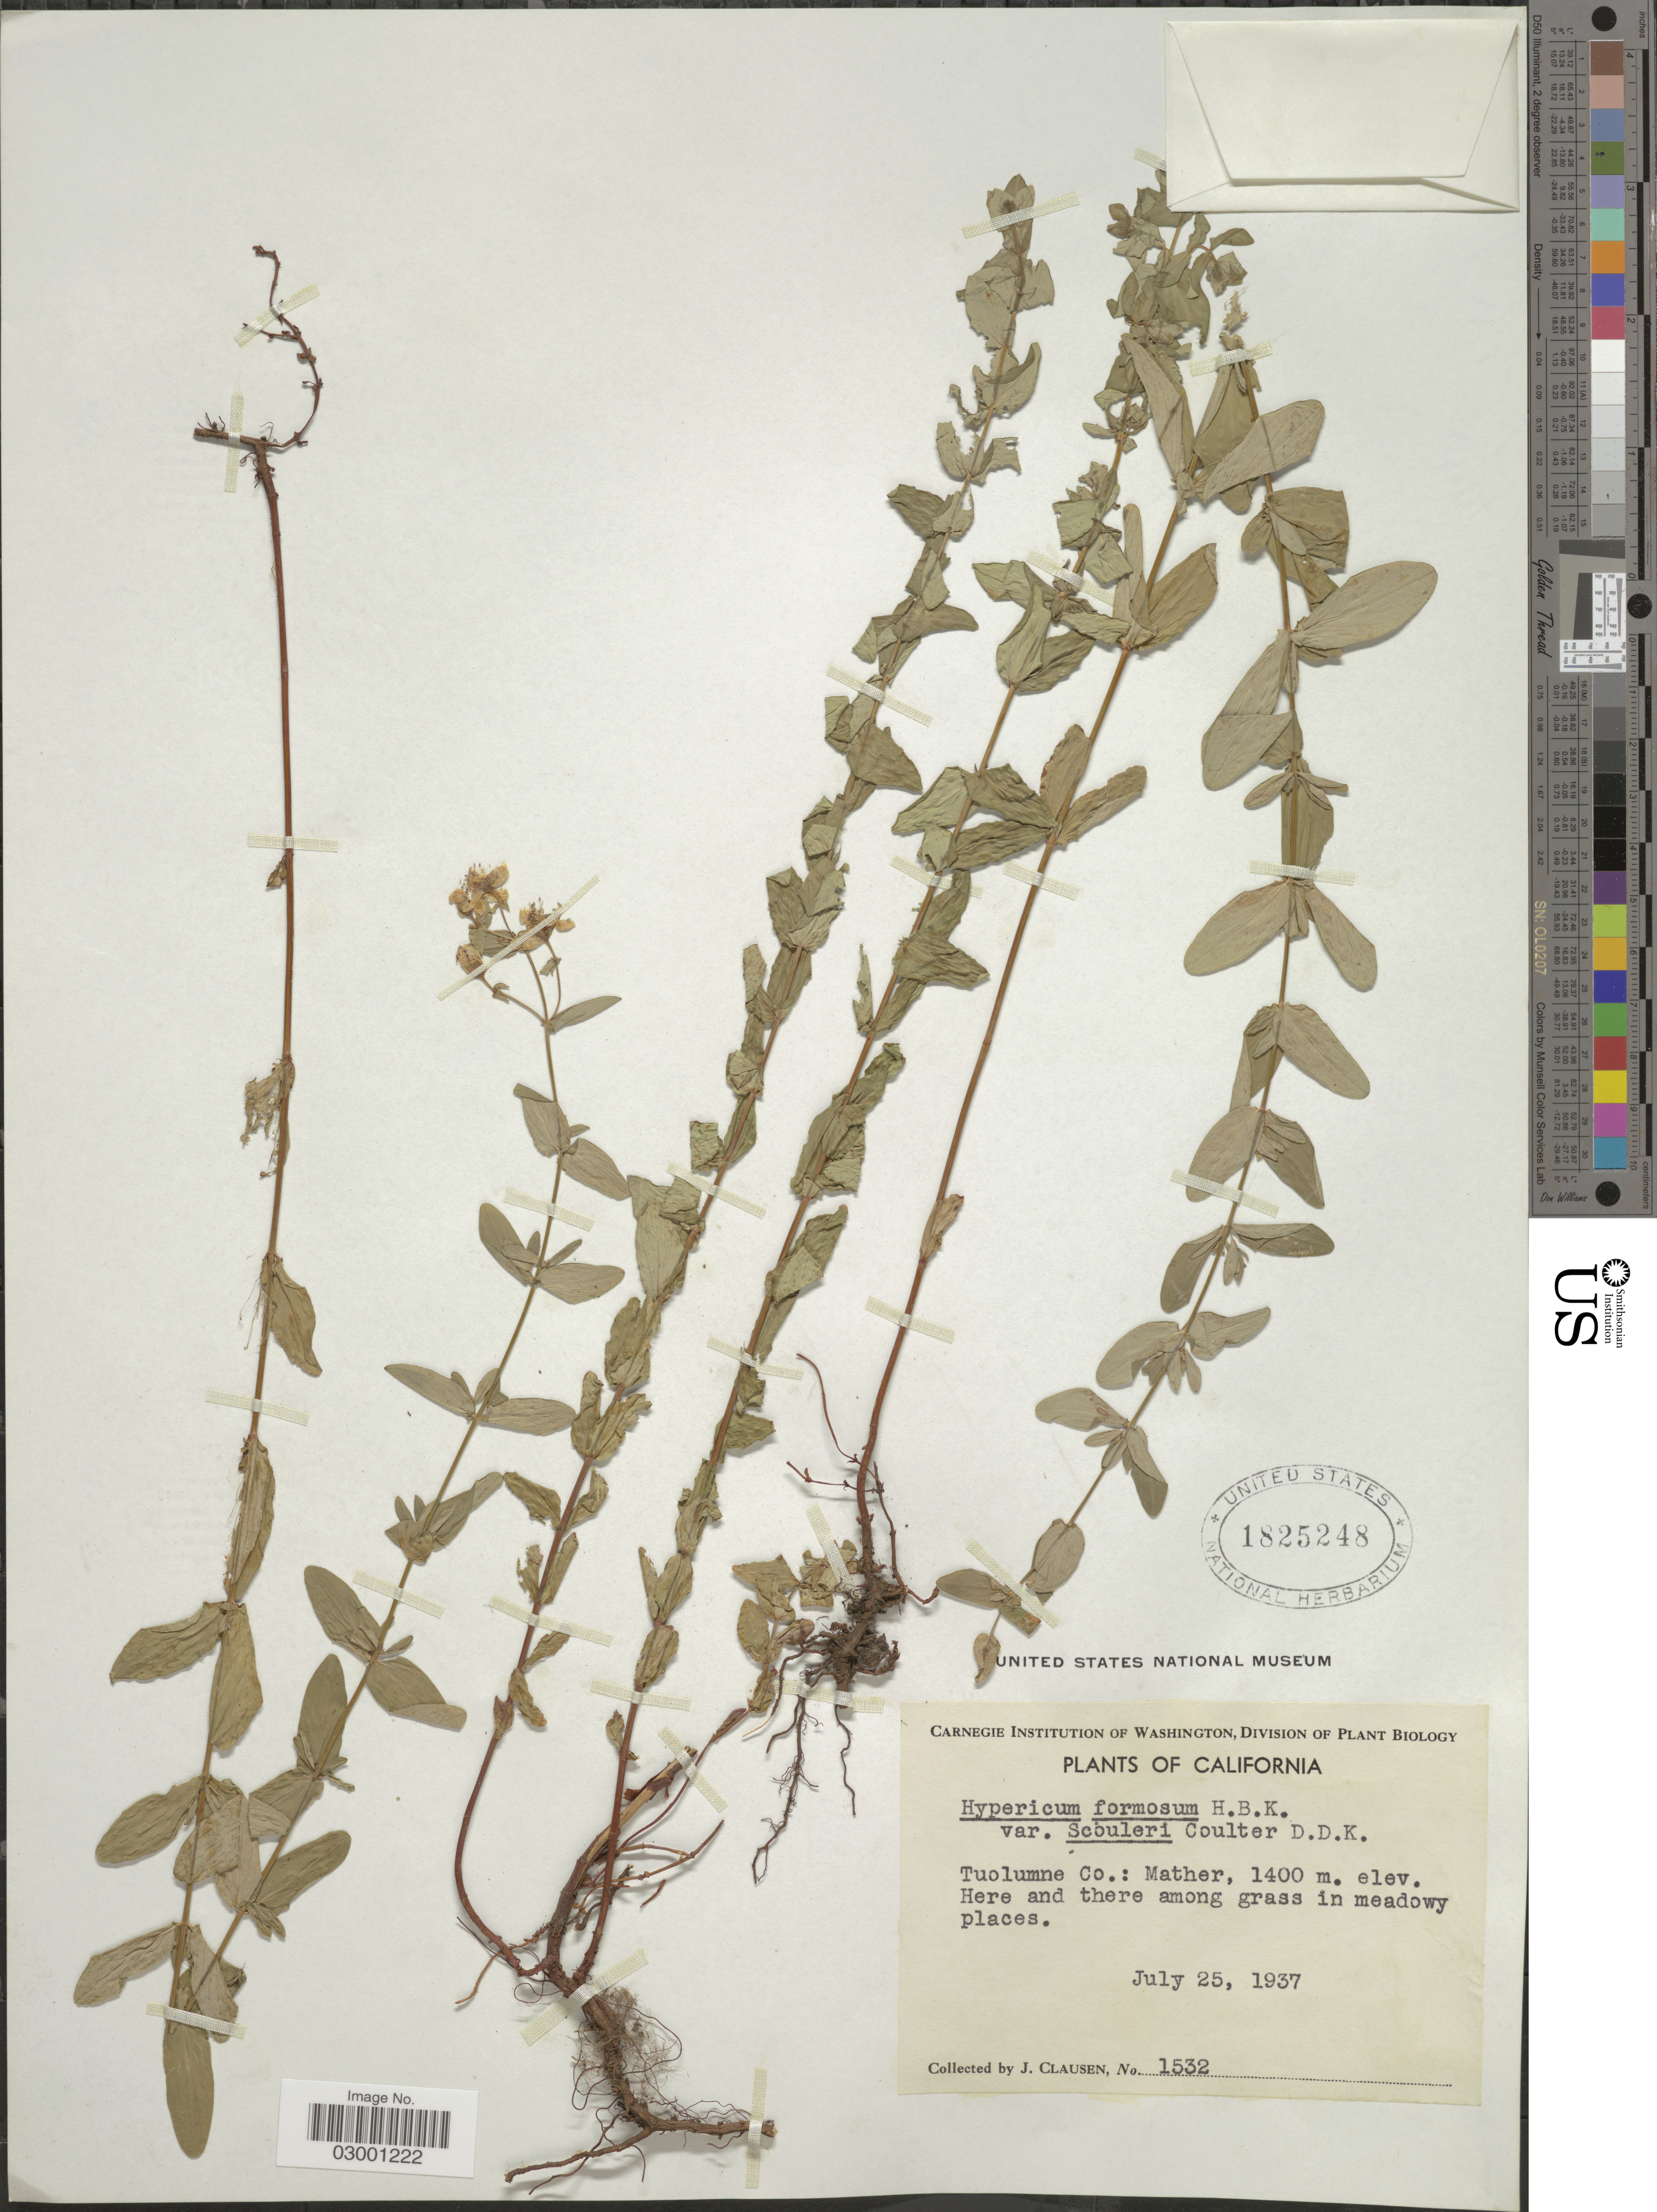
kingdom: Plantae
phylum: Tracheophyta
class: Magnoliopsida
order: Malpighiales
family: Hypericaceae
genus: Hypericum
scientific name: Hypericum formosum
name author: Kunth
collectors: J. Clausen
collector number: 1532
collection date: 1937-07-25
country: United States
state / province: California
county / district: Tuolumne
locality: Tuolumne Co.: Mather.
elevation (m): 1400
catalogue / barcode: US 1825248